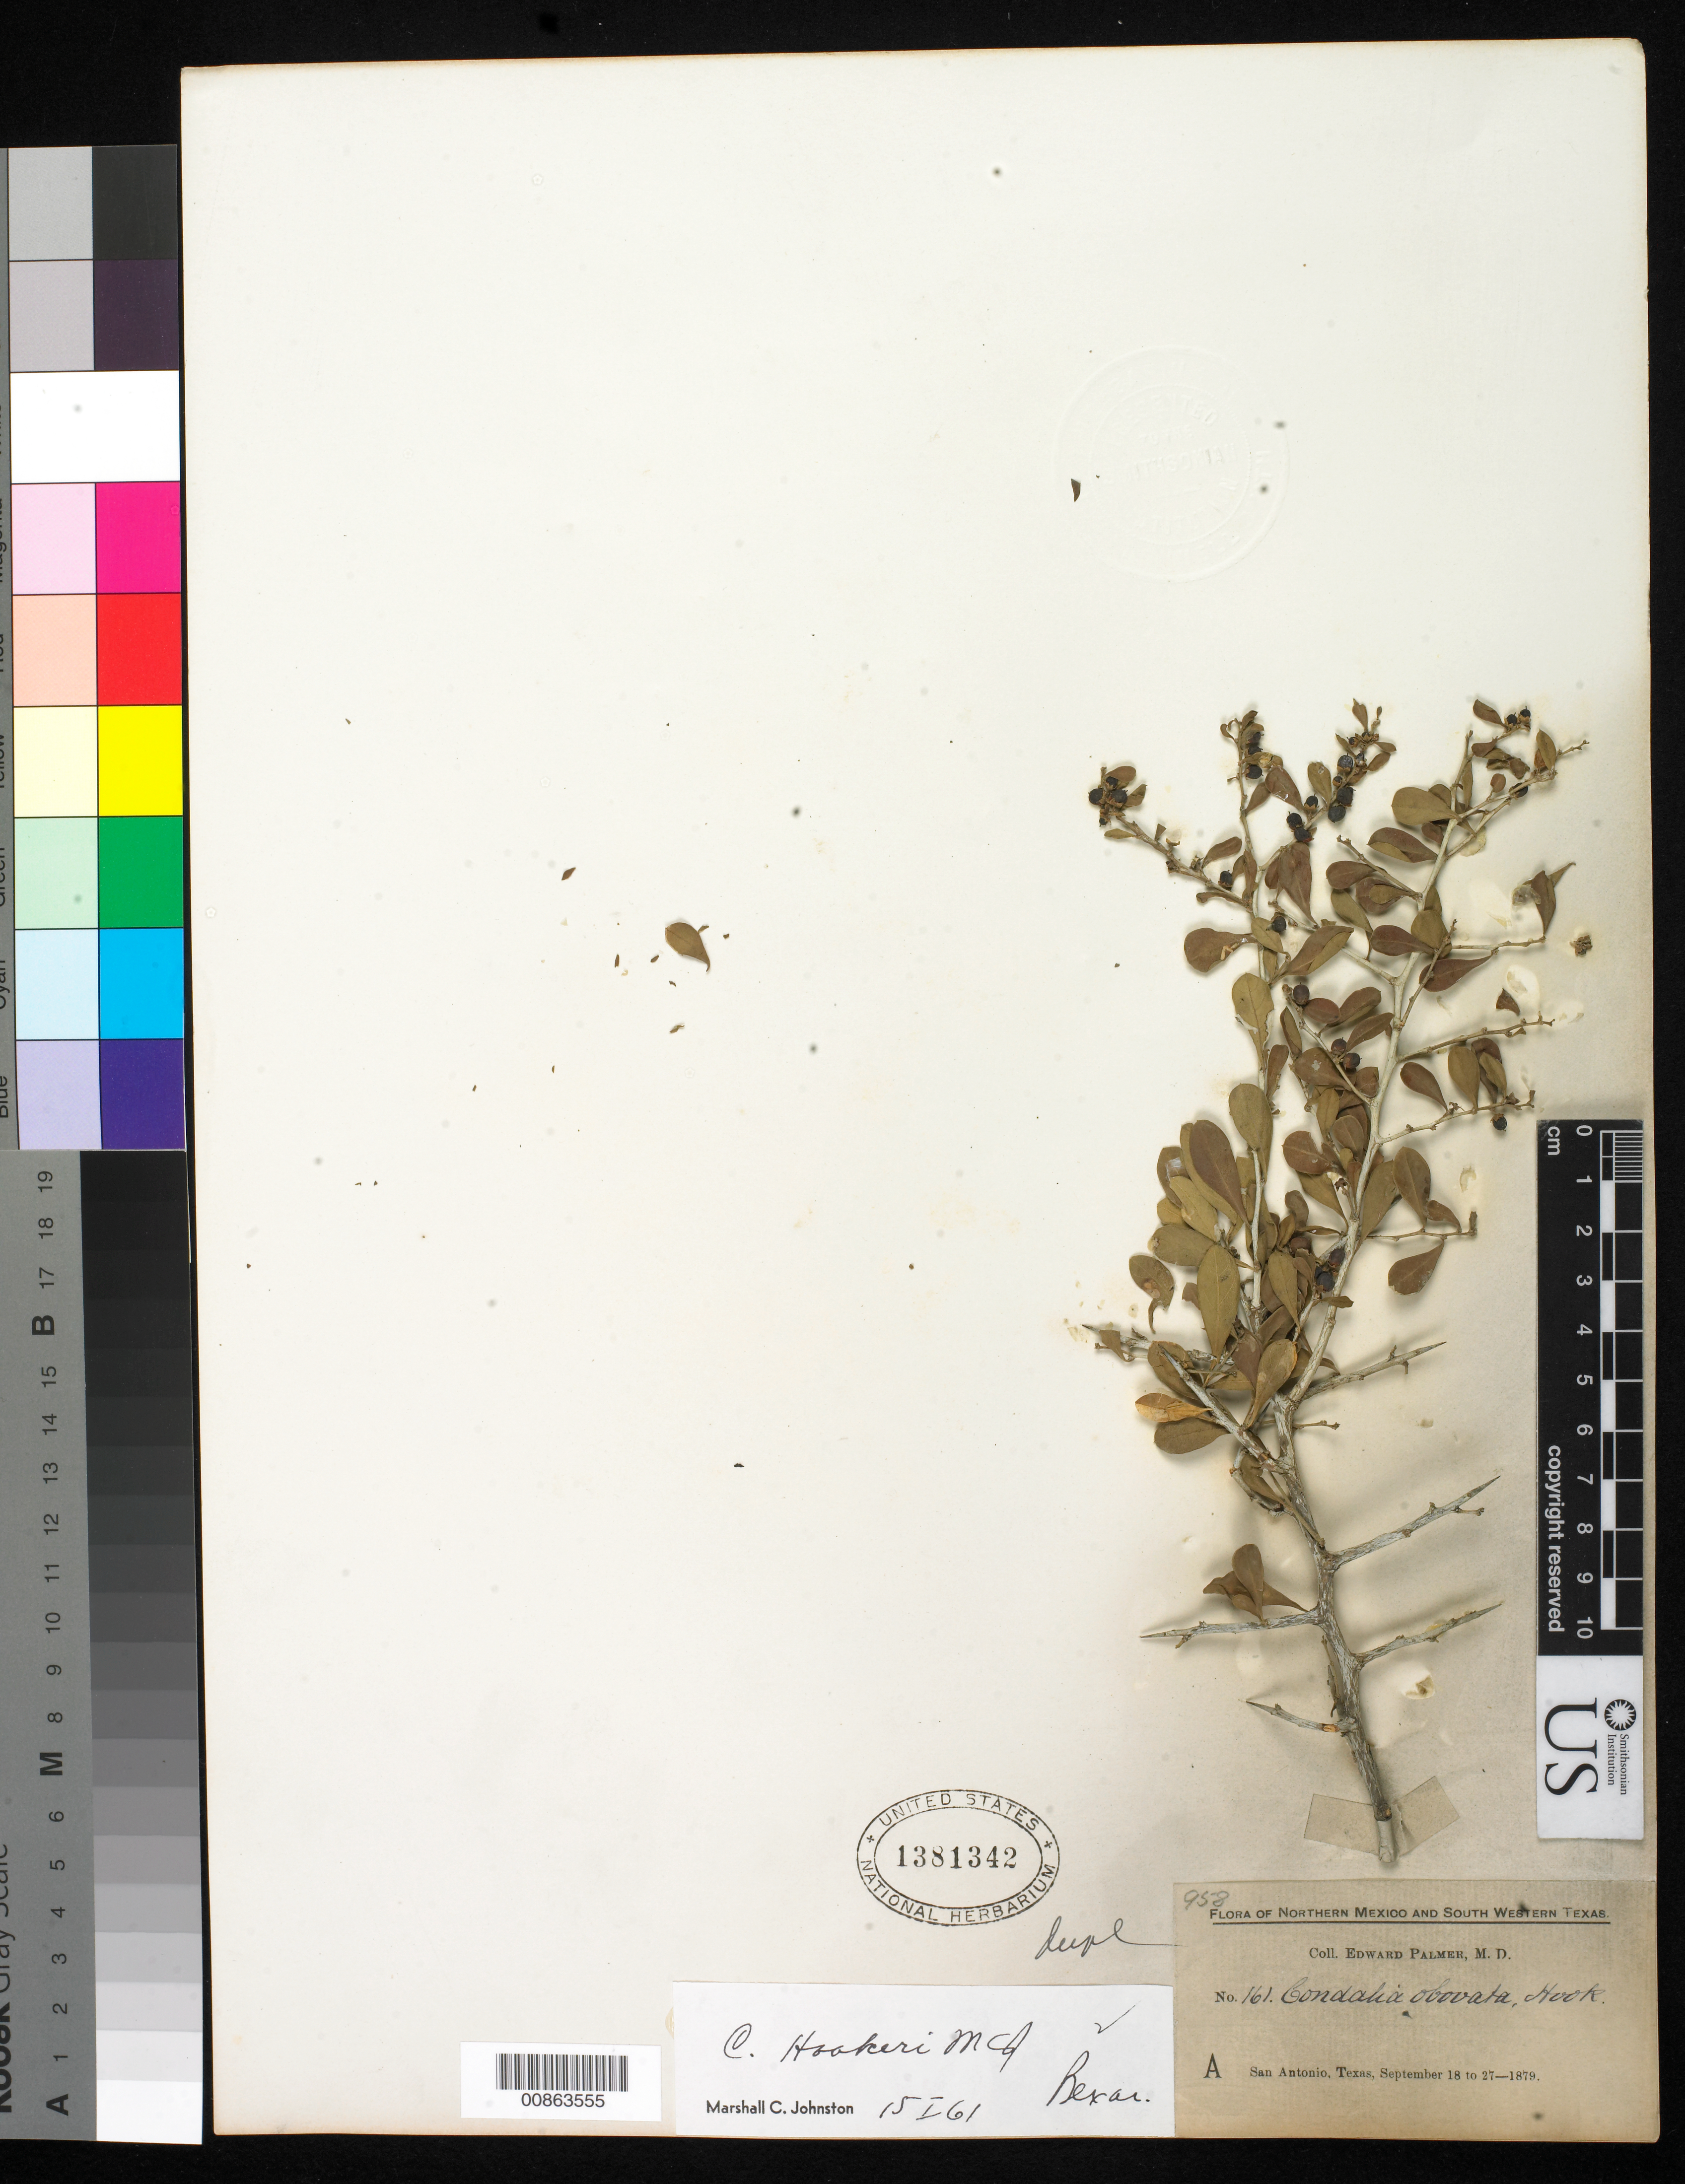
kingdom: Plantae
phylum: Tracheophyta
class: Magnoliopsida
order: Rosales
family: Rhamnaceae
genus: Condalia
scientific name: Condalia hookeri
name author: M.C. Johnst.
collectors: E. Palmer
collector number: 161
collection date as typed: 18 Sep 1879 to 27 Sep 1879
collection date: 1879-09-18/1879-09-27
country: United States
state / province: Texas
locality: A. San Antonio, Texas.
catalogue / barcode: US 1381342